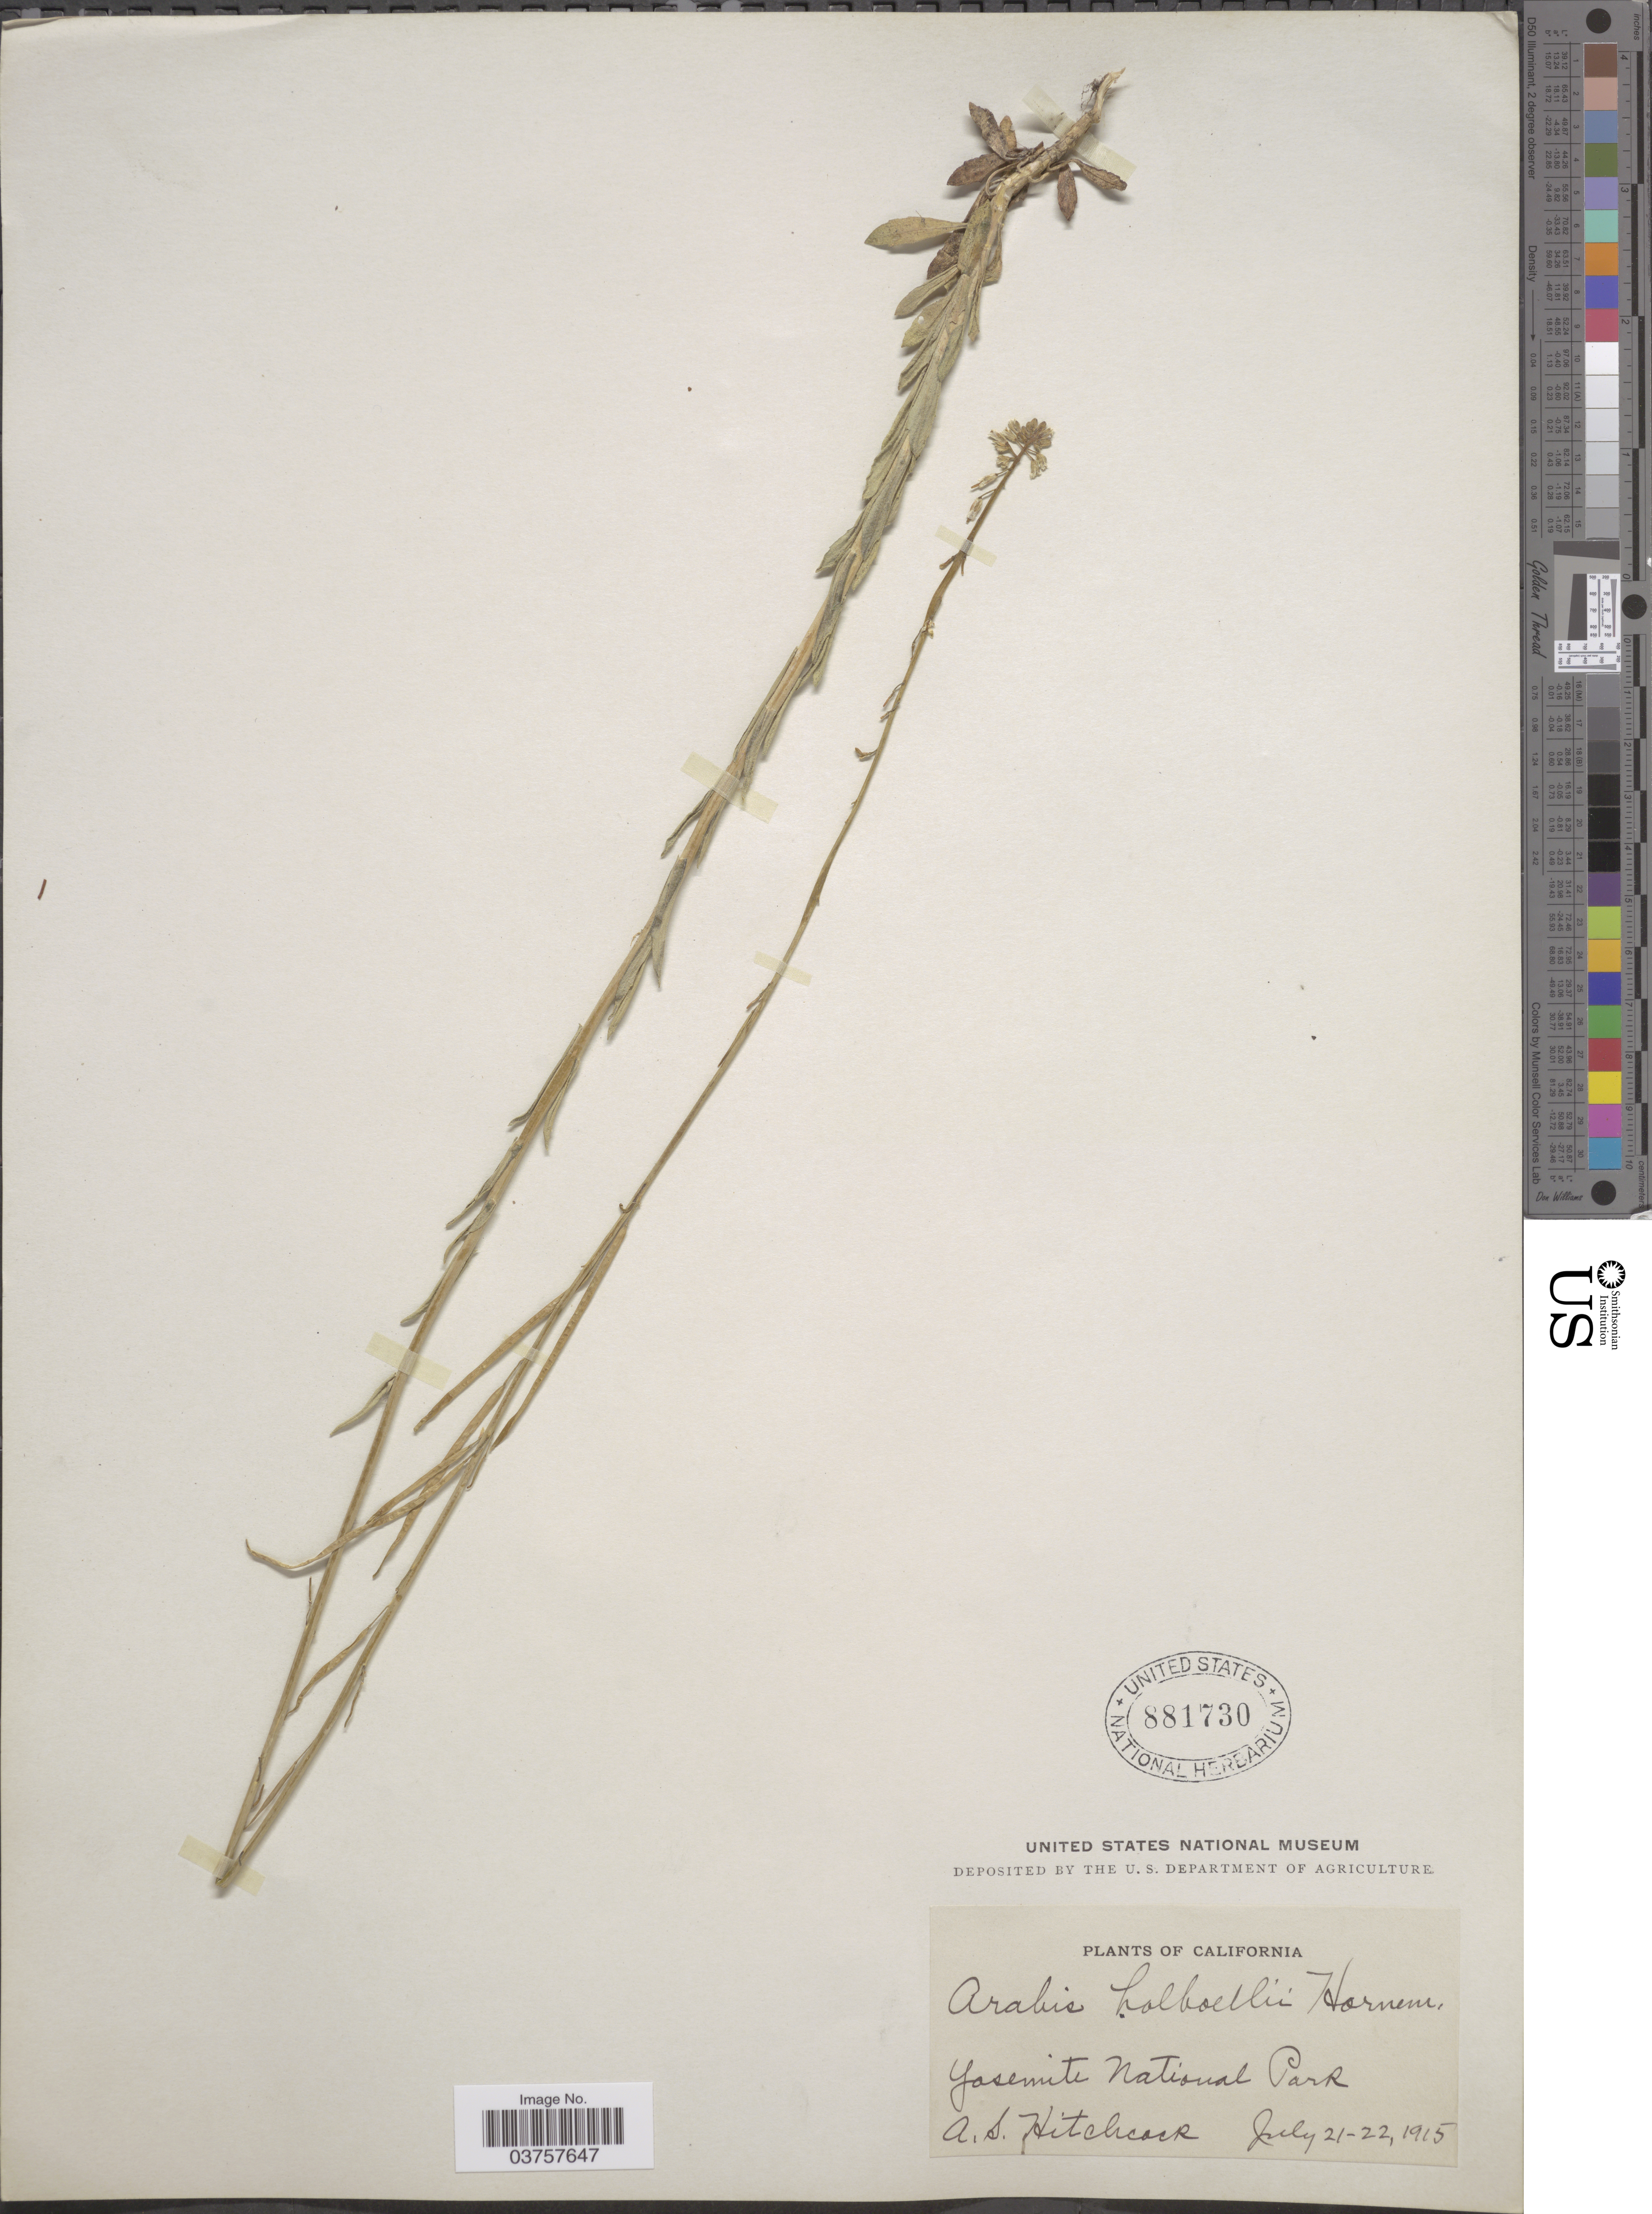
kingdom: Plantae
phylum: Tracheophyta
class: Magnoliopsida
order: Brassicales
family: Brassicaceae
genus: Arabis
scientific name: Arabis holboellii var. retrofracta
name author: Rydb.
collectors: A. S. Hitchcock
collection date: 1915-07-21/1915-07-22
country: United States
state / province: California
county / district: Mariposa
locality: Yosemite National Park.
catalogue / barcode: US 881730